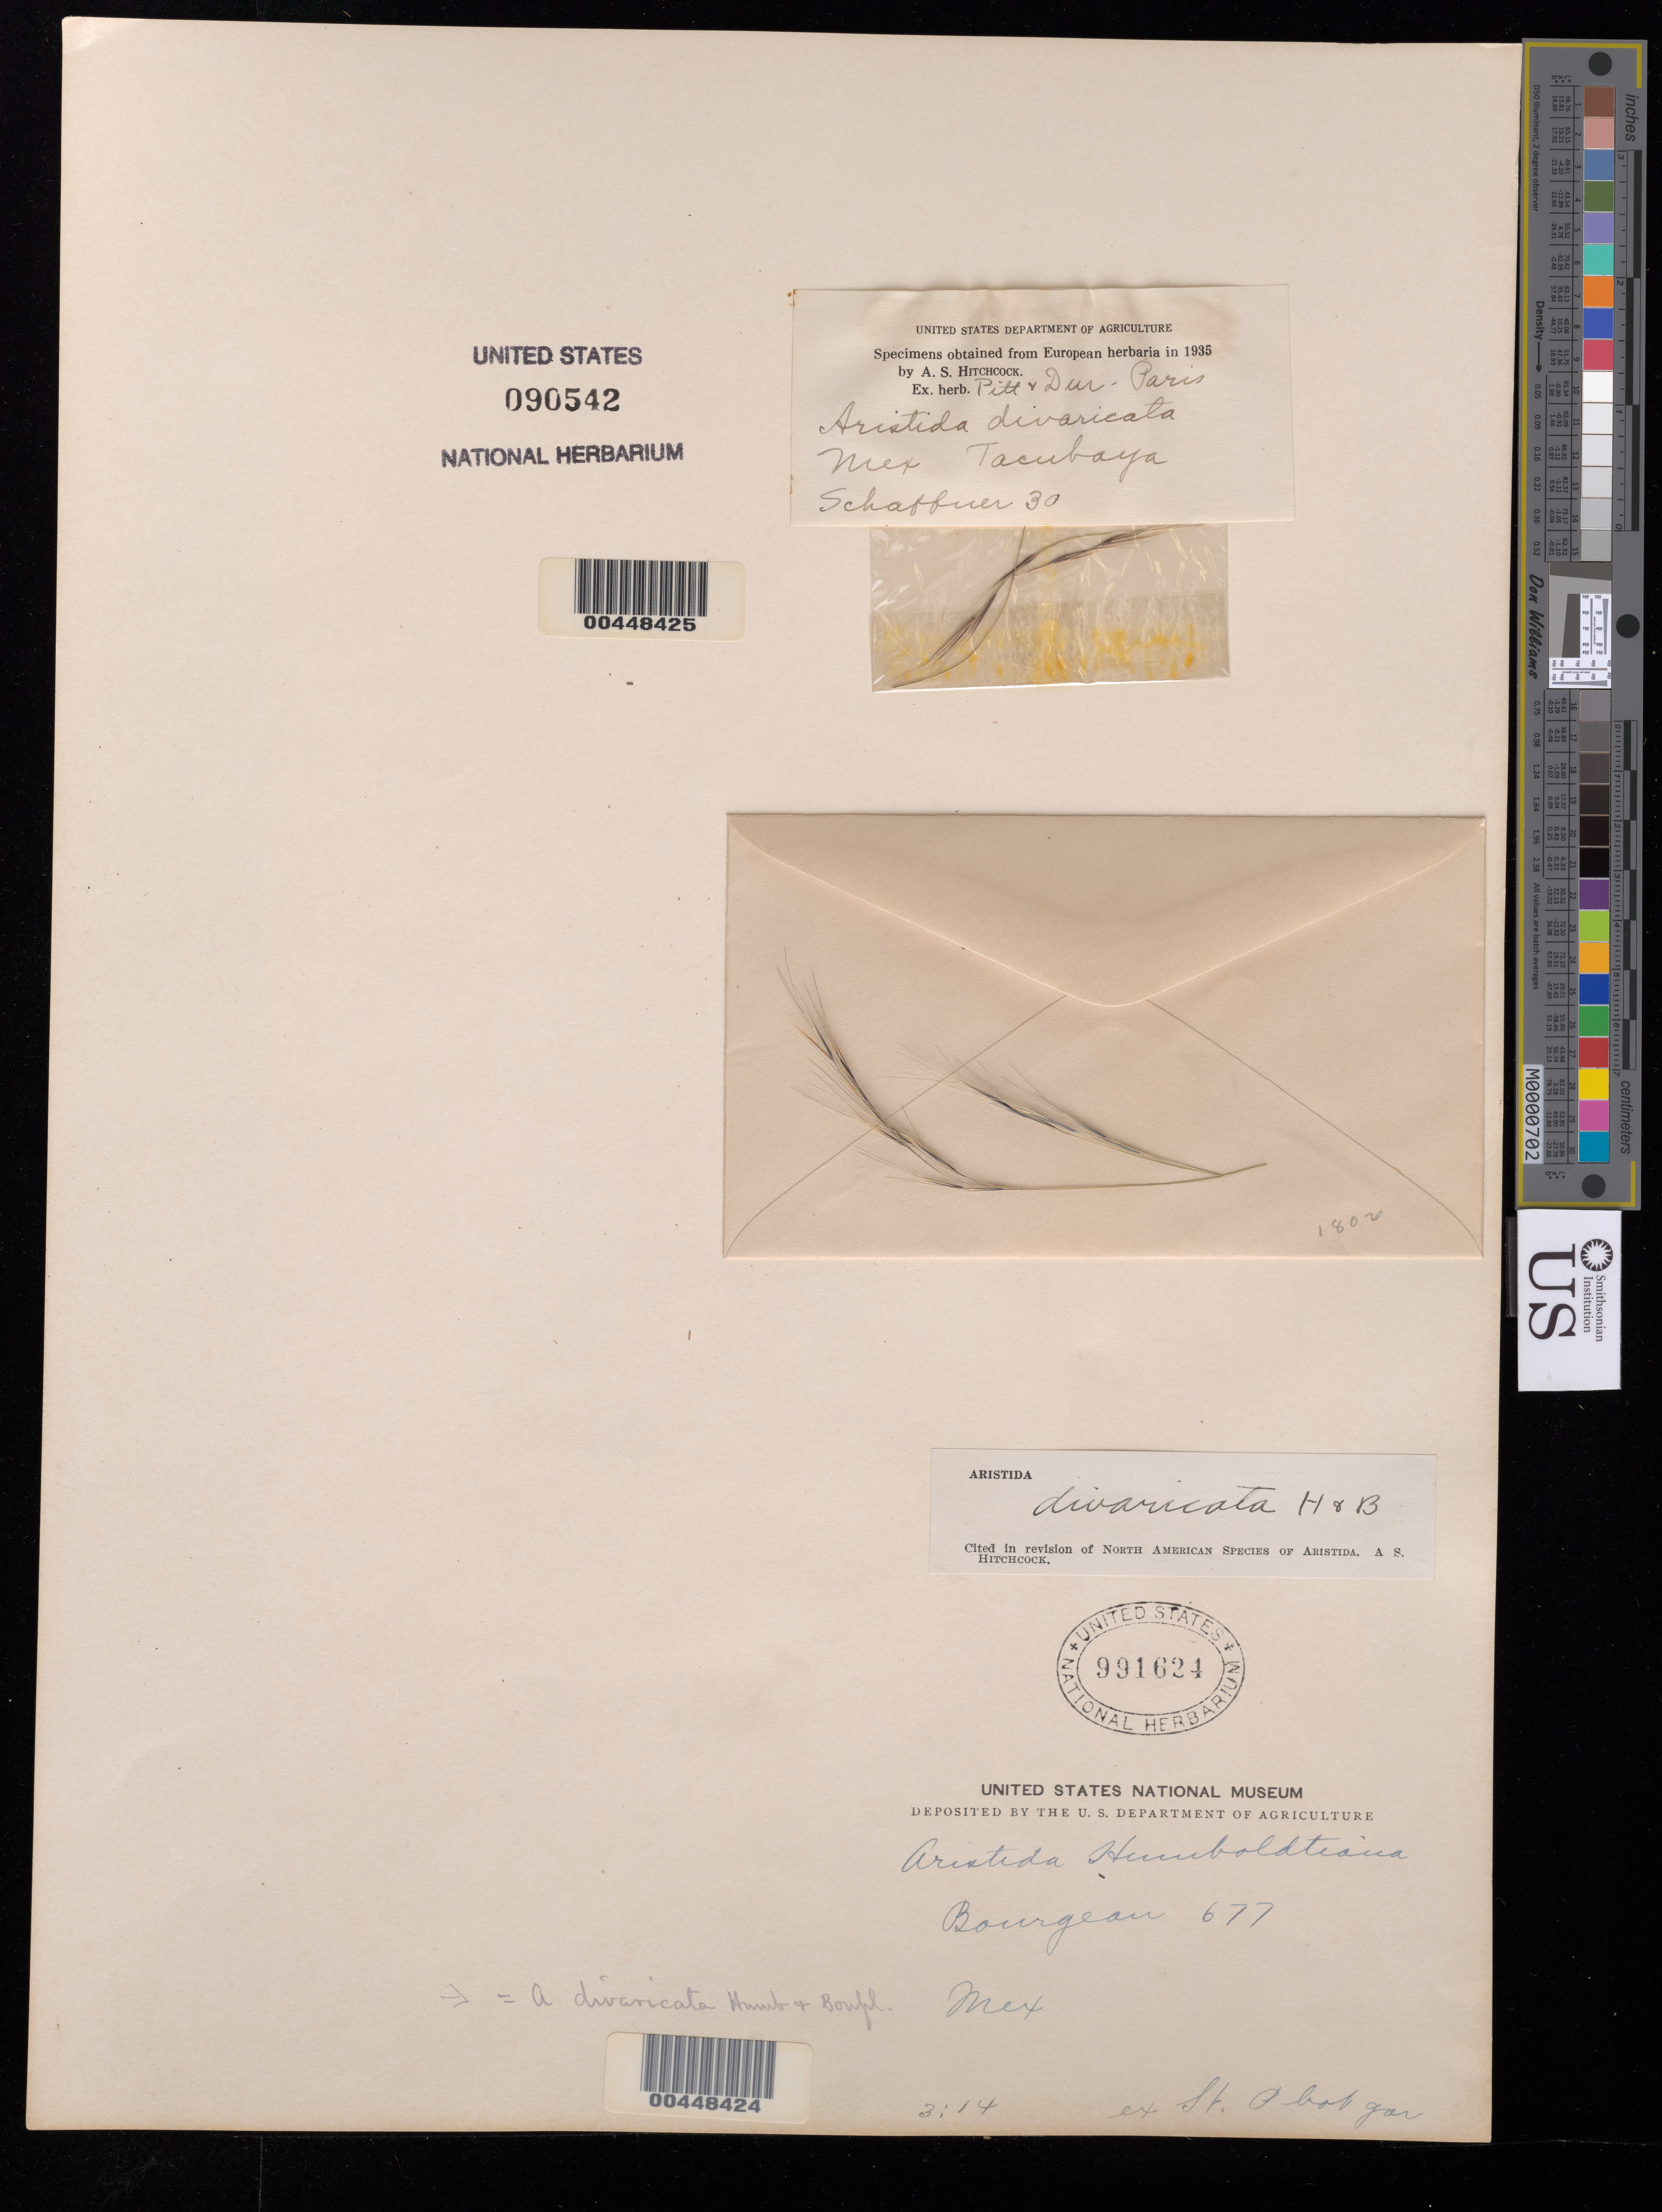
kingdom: Plantae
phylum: Tracheophyta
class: Liliopsida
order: Poales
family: Poaceae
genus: Aristida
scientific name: Aristida divaricata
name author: Humb. & Bonpl. ex Willd.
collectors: E. Bourgeau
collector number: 677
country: Mexico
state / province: Jalisco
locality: San Ramon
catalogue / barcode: US 991624